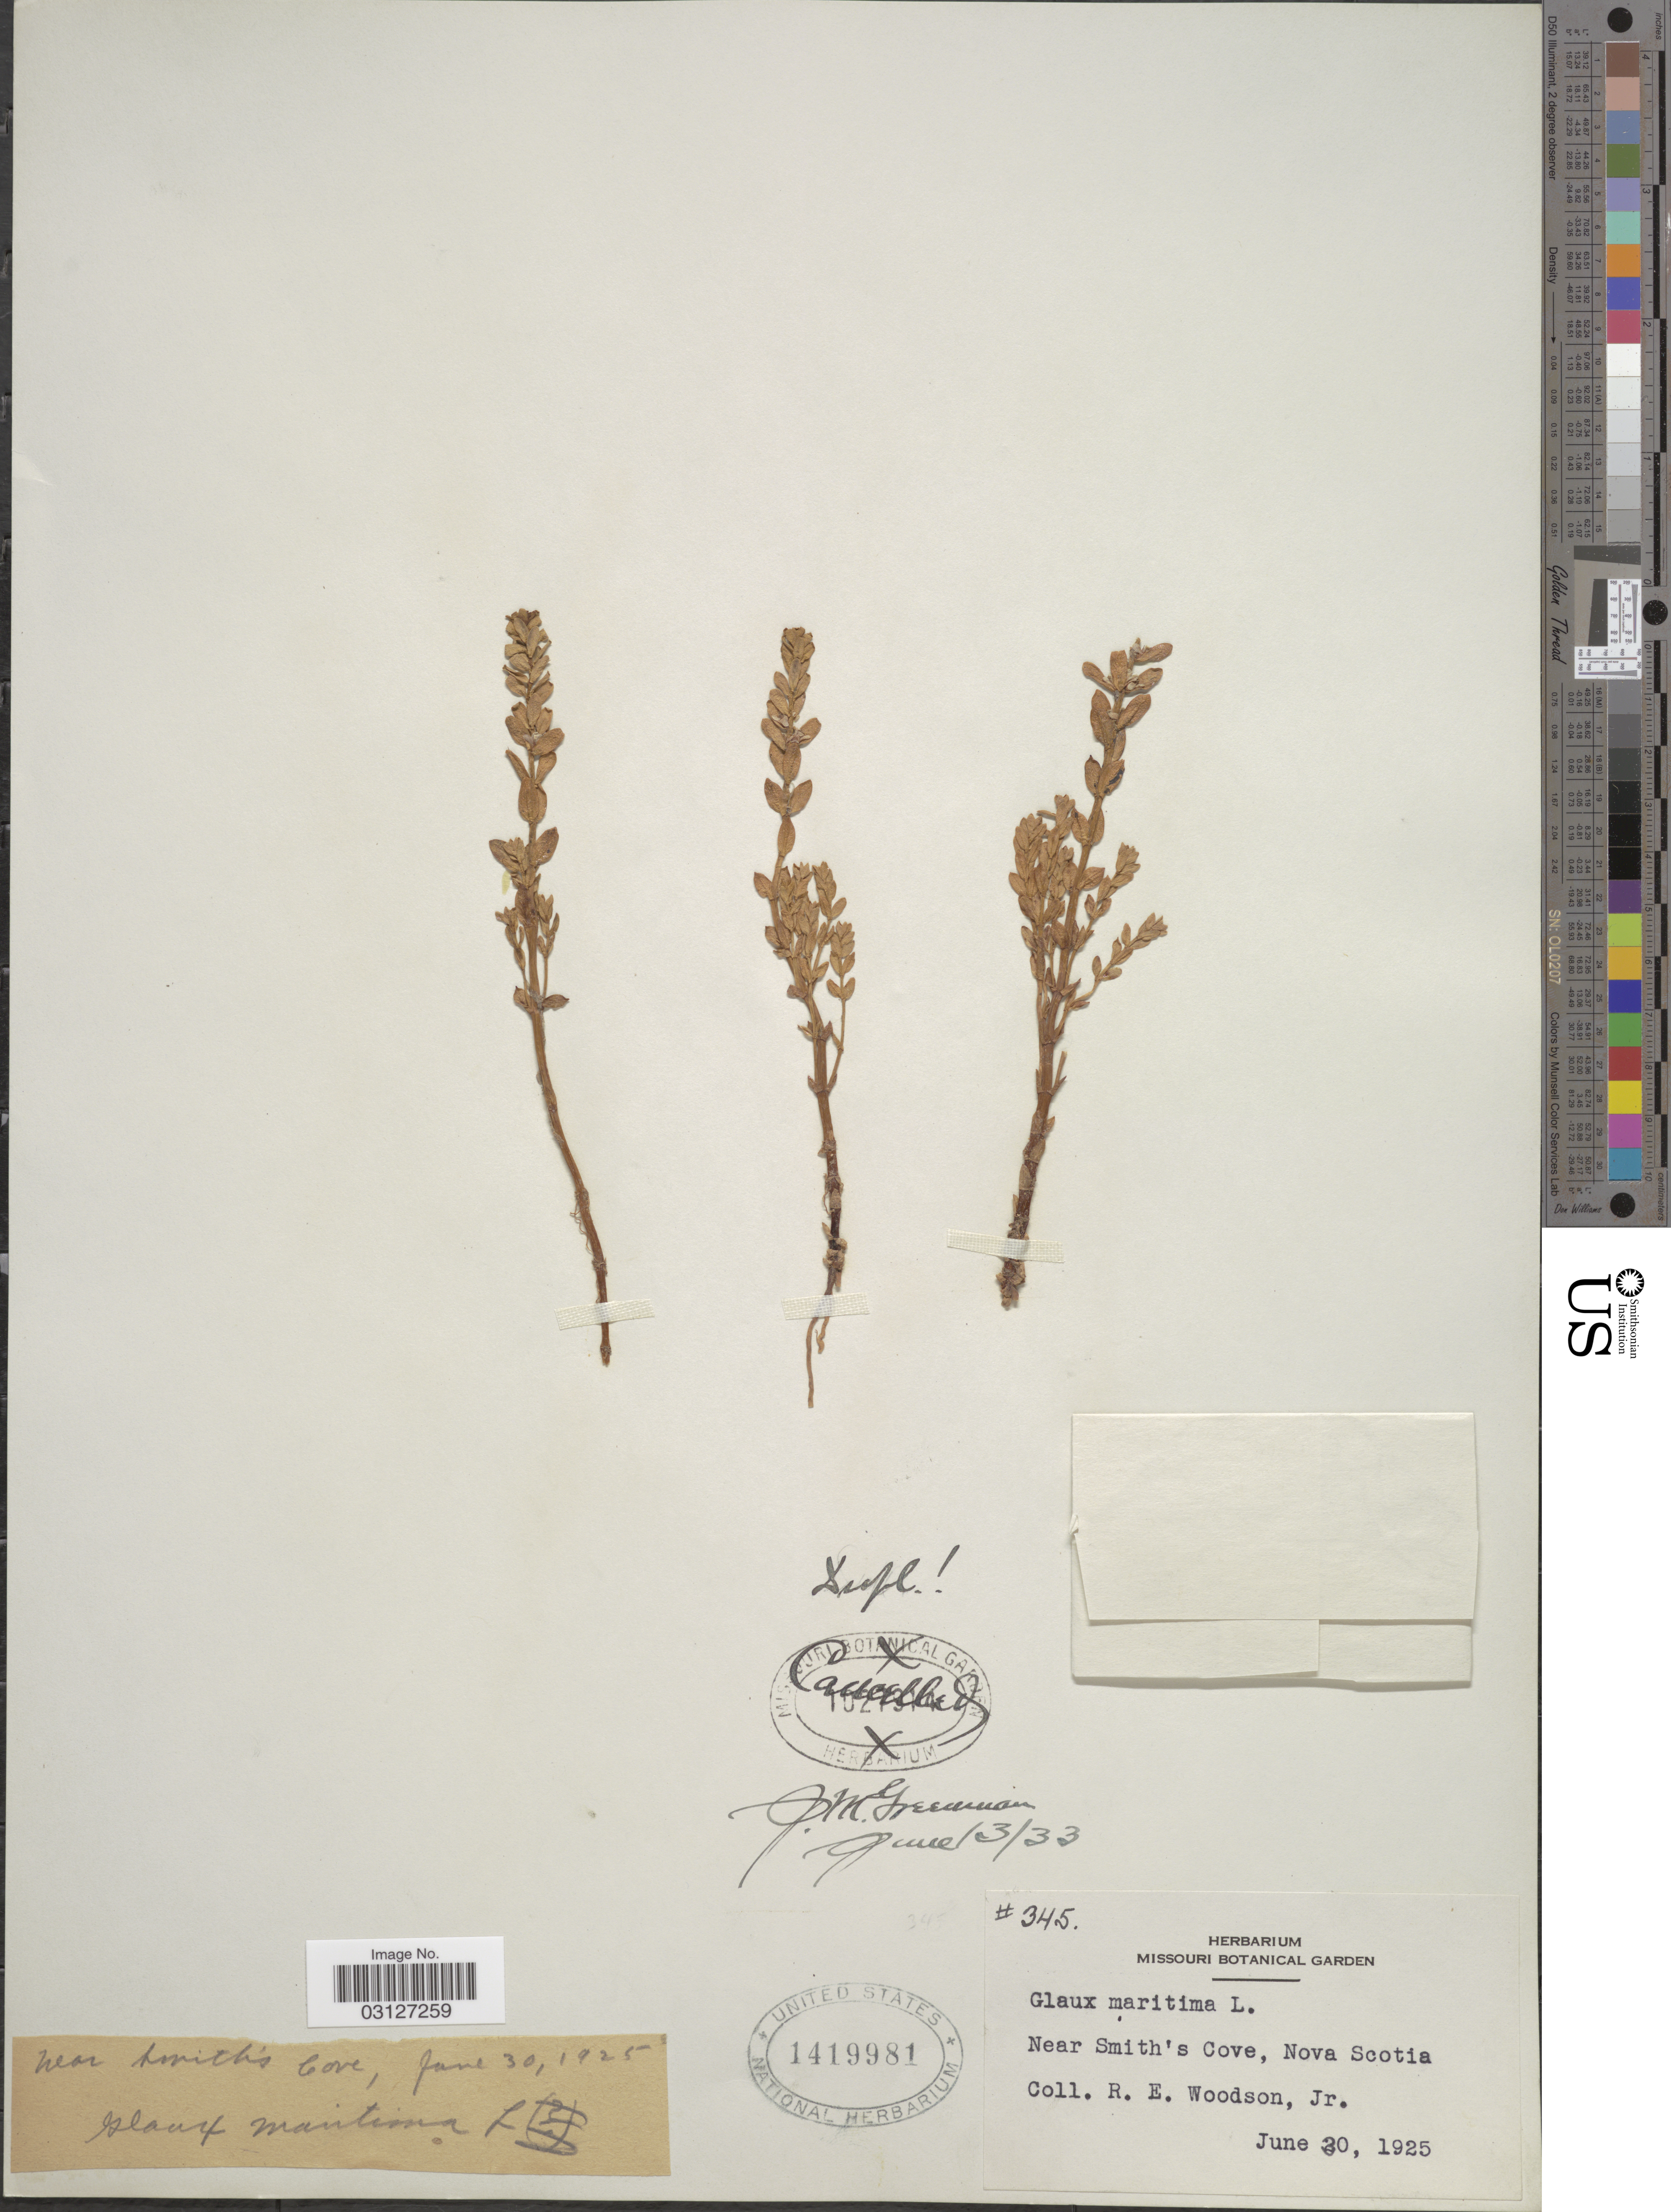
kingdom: Plantae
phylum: Tracheophyta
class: Magnoliopsida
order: Ericales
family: Primulaceae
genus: Glaux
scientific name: Glaux maritima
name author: L.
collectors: R. E. Woodson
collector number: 345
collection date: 1925-06-30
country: Canada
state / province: Nova Scotia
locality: Near Smith's Cove.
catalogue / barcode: US 1419981